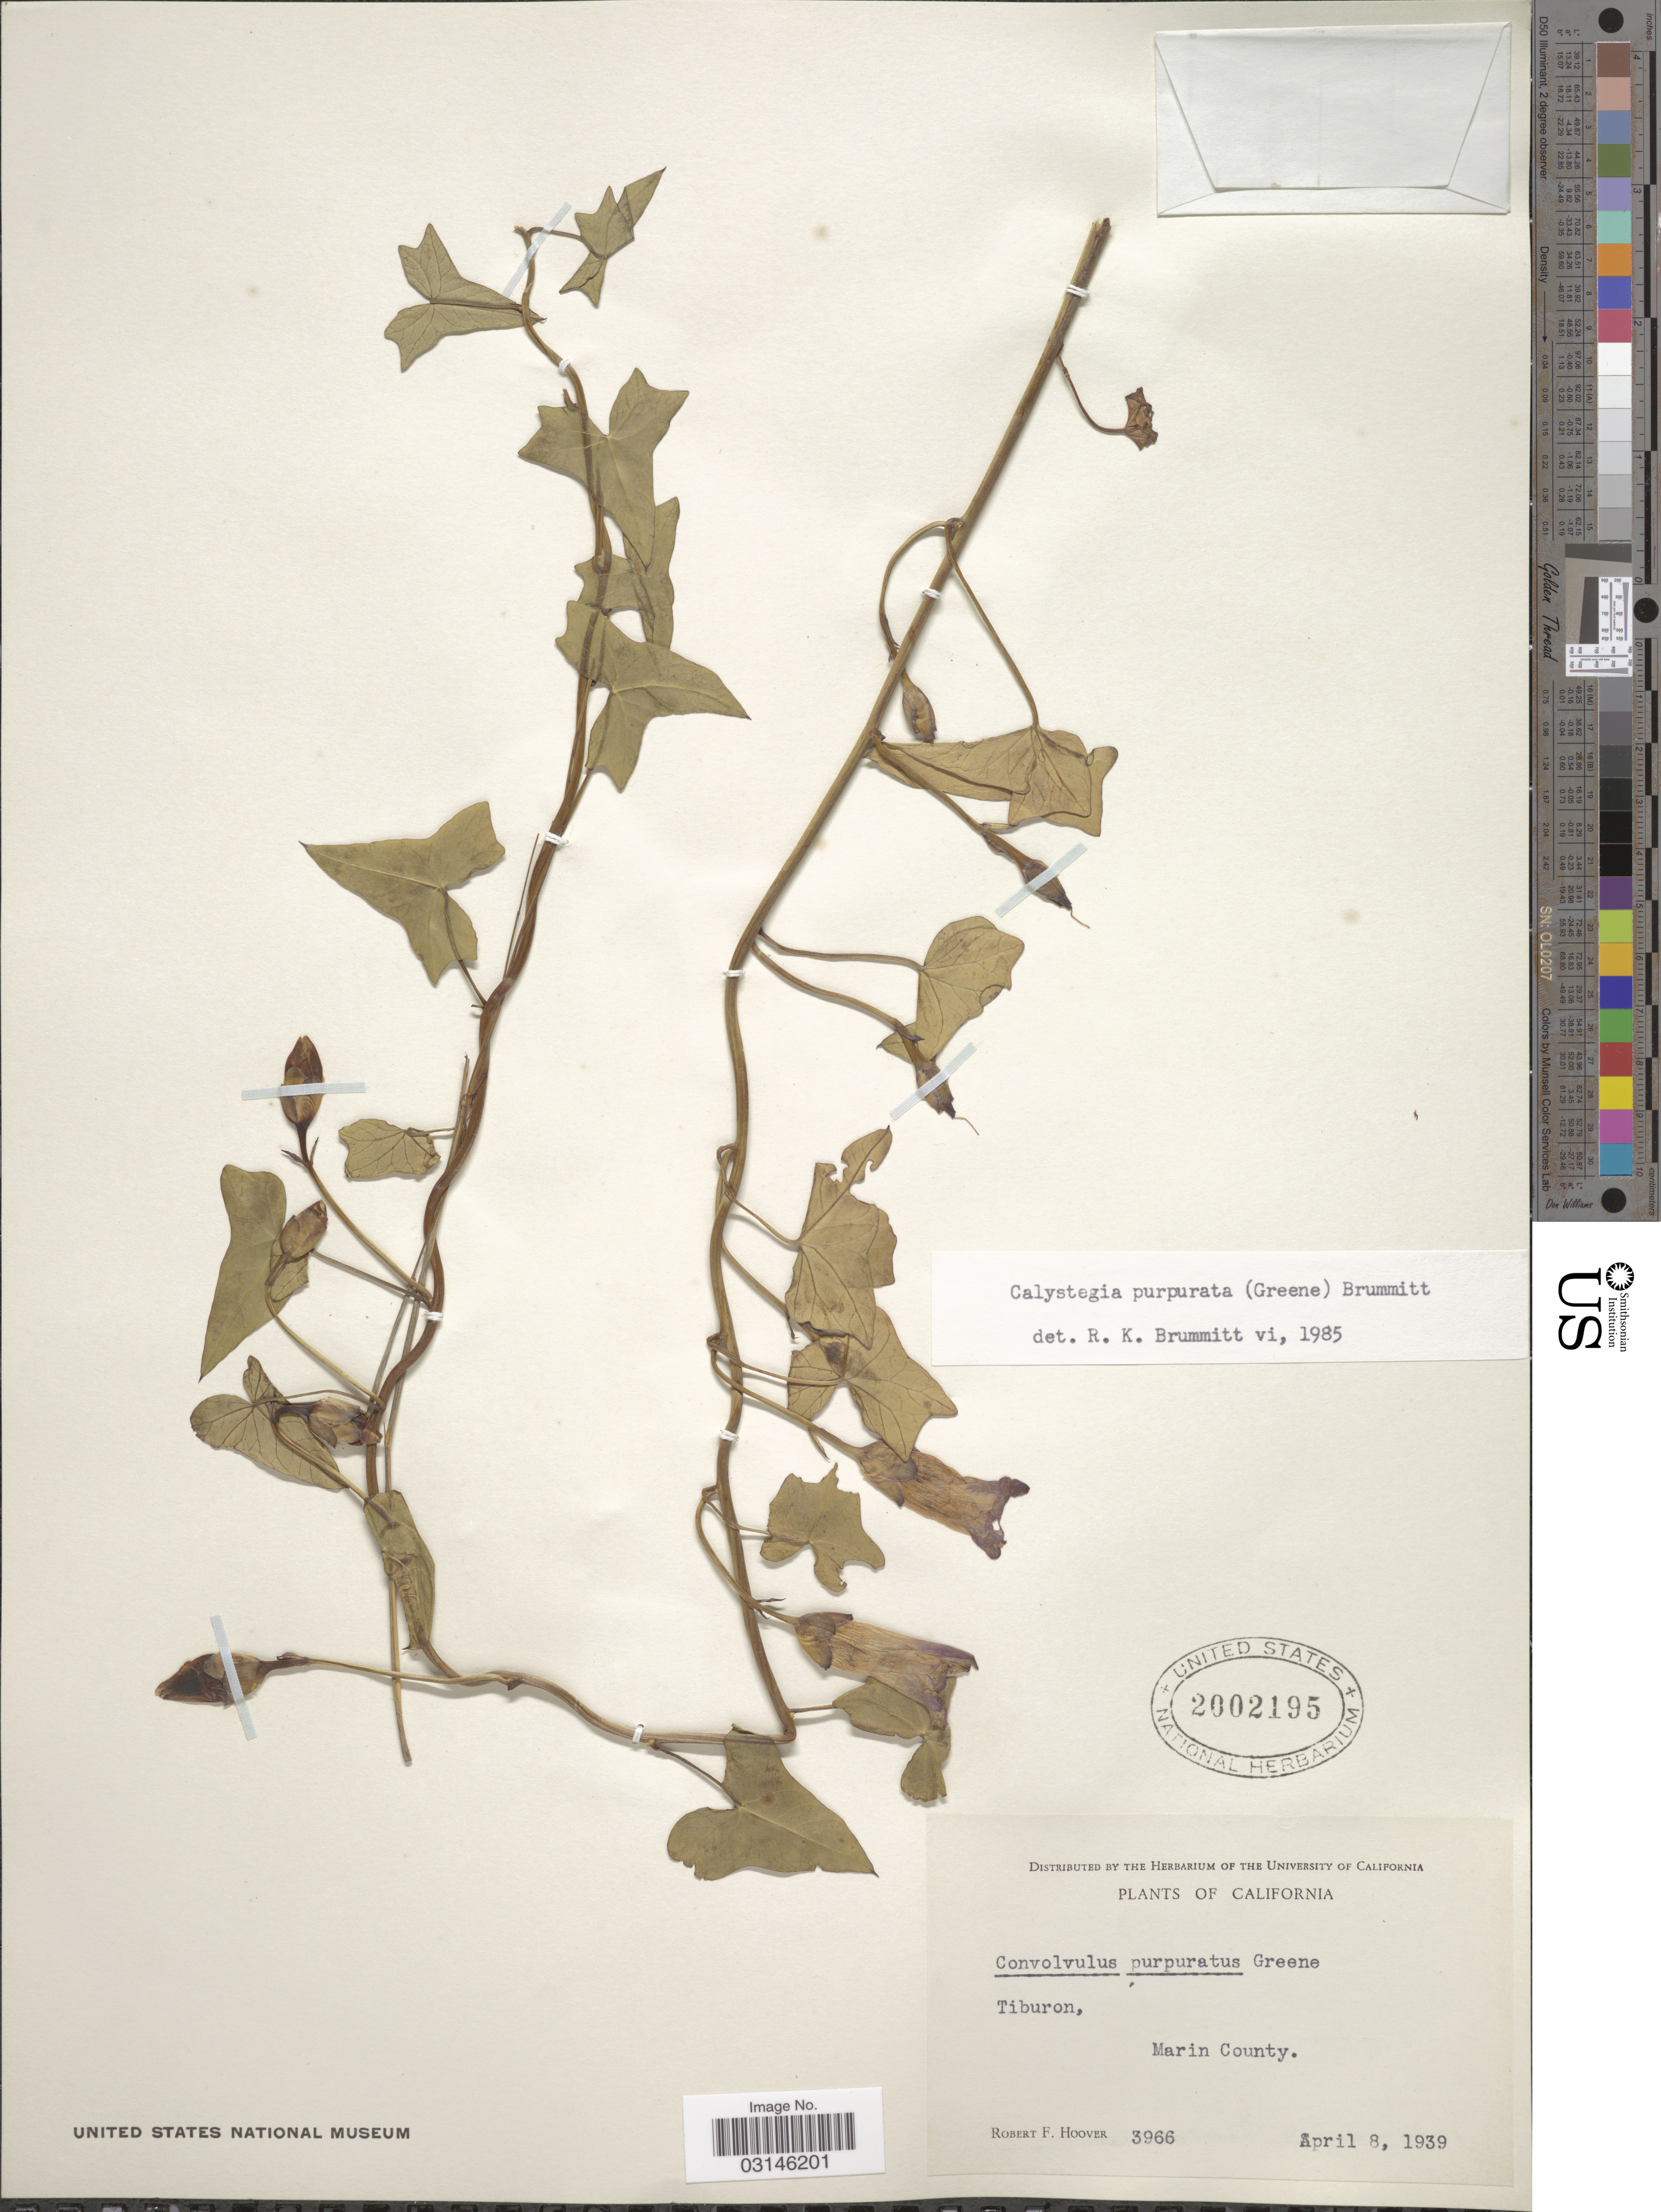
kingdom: Plantae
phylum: Tracheophyta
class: Magnoliopsida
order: Solanales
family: Convolvulaceae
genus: Calystegia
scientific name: Calystegia purpurata subsp. purpurata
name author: (Greene) Brummitt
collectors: R. F. Hoover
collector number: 3966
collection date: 1939-04-08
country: United States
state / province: California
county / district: Marin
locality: Tiburon, Marin County.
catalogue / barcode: US 2002195